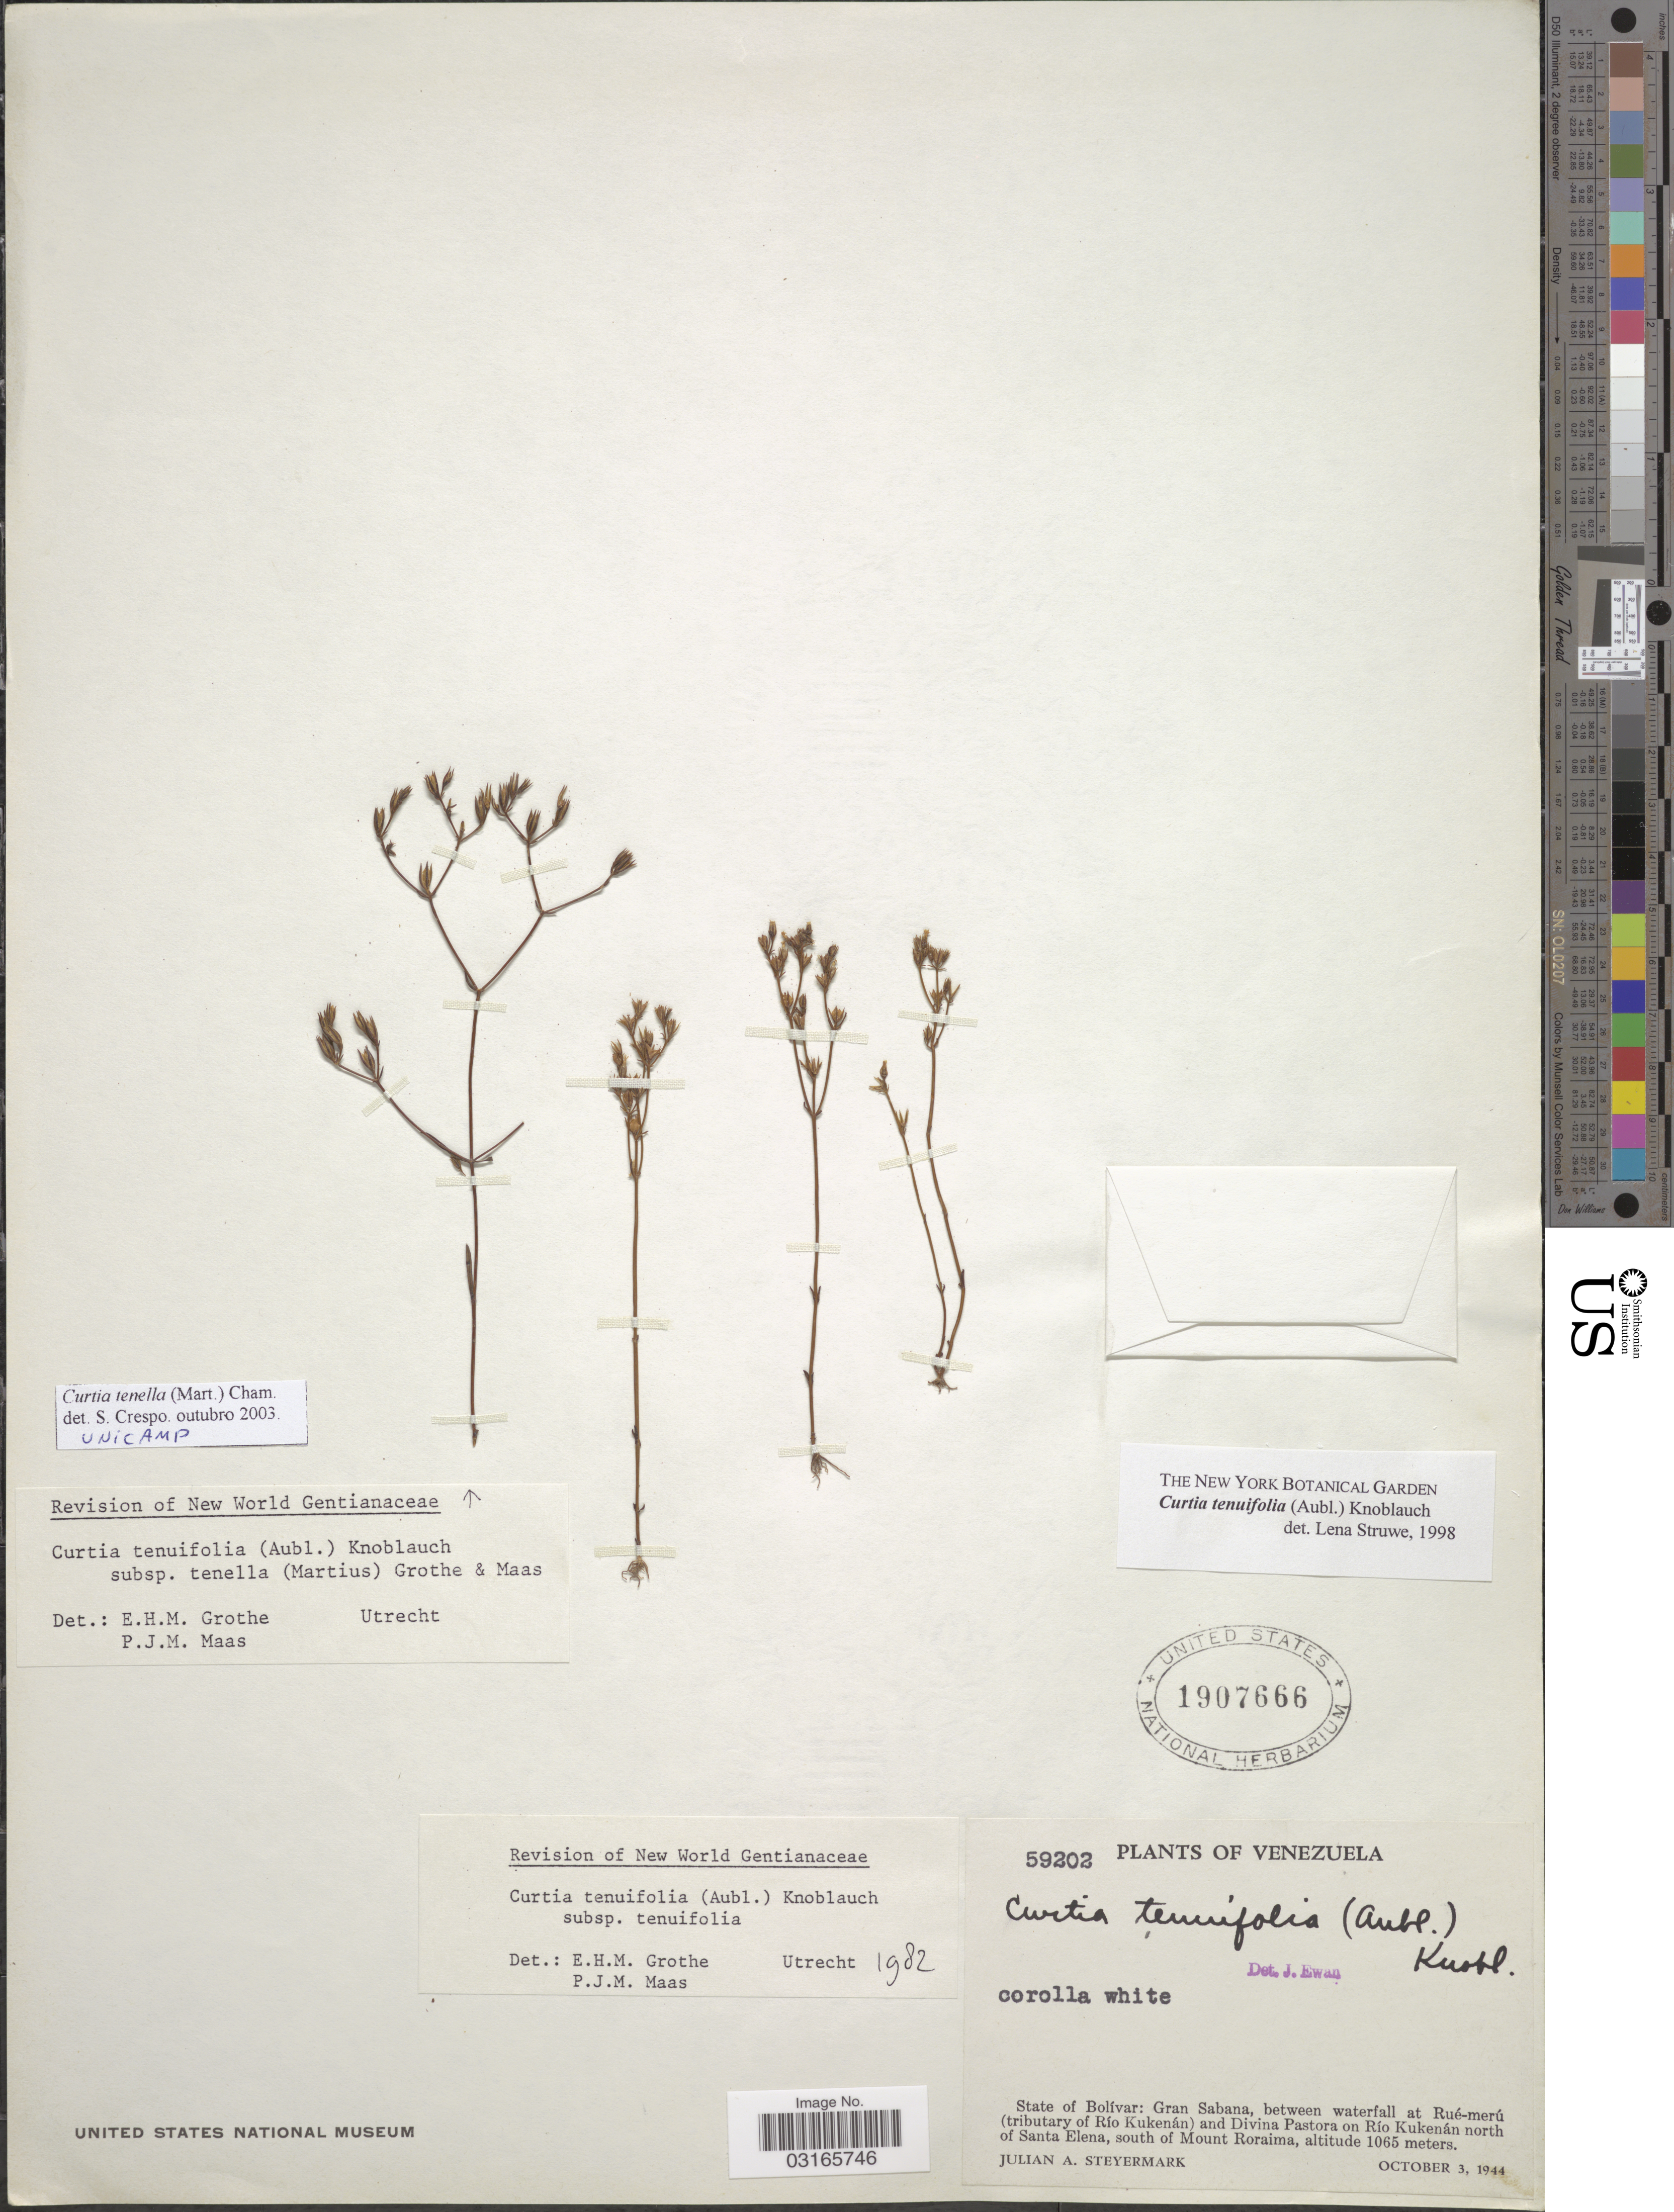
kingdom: Plantae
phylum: Tracheophyta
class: Magnoliopsida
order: Gentianales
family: Gentianaceae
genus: Curtia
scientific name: Curtia tenuifolia subsp. tenella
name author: (Mart.) E.H.M. Grothe & Maas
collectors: J. Steyermark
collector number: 59202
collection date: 1944-10-03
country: Venezuela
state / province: Bolivar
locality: Gran Sabana, between waterfall at Rué-merú (tributary of Río Kukenán) and Divina Pastora on Río Kukenán north of Santa Elena, south of Mount Roraima.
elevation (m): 1065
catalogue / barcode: US 1907666